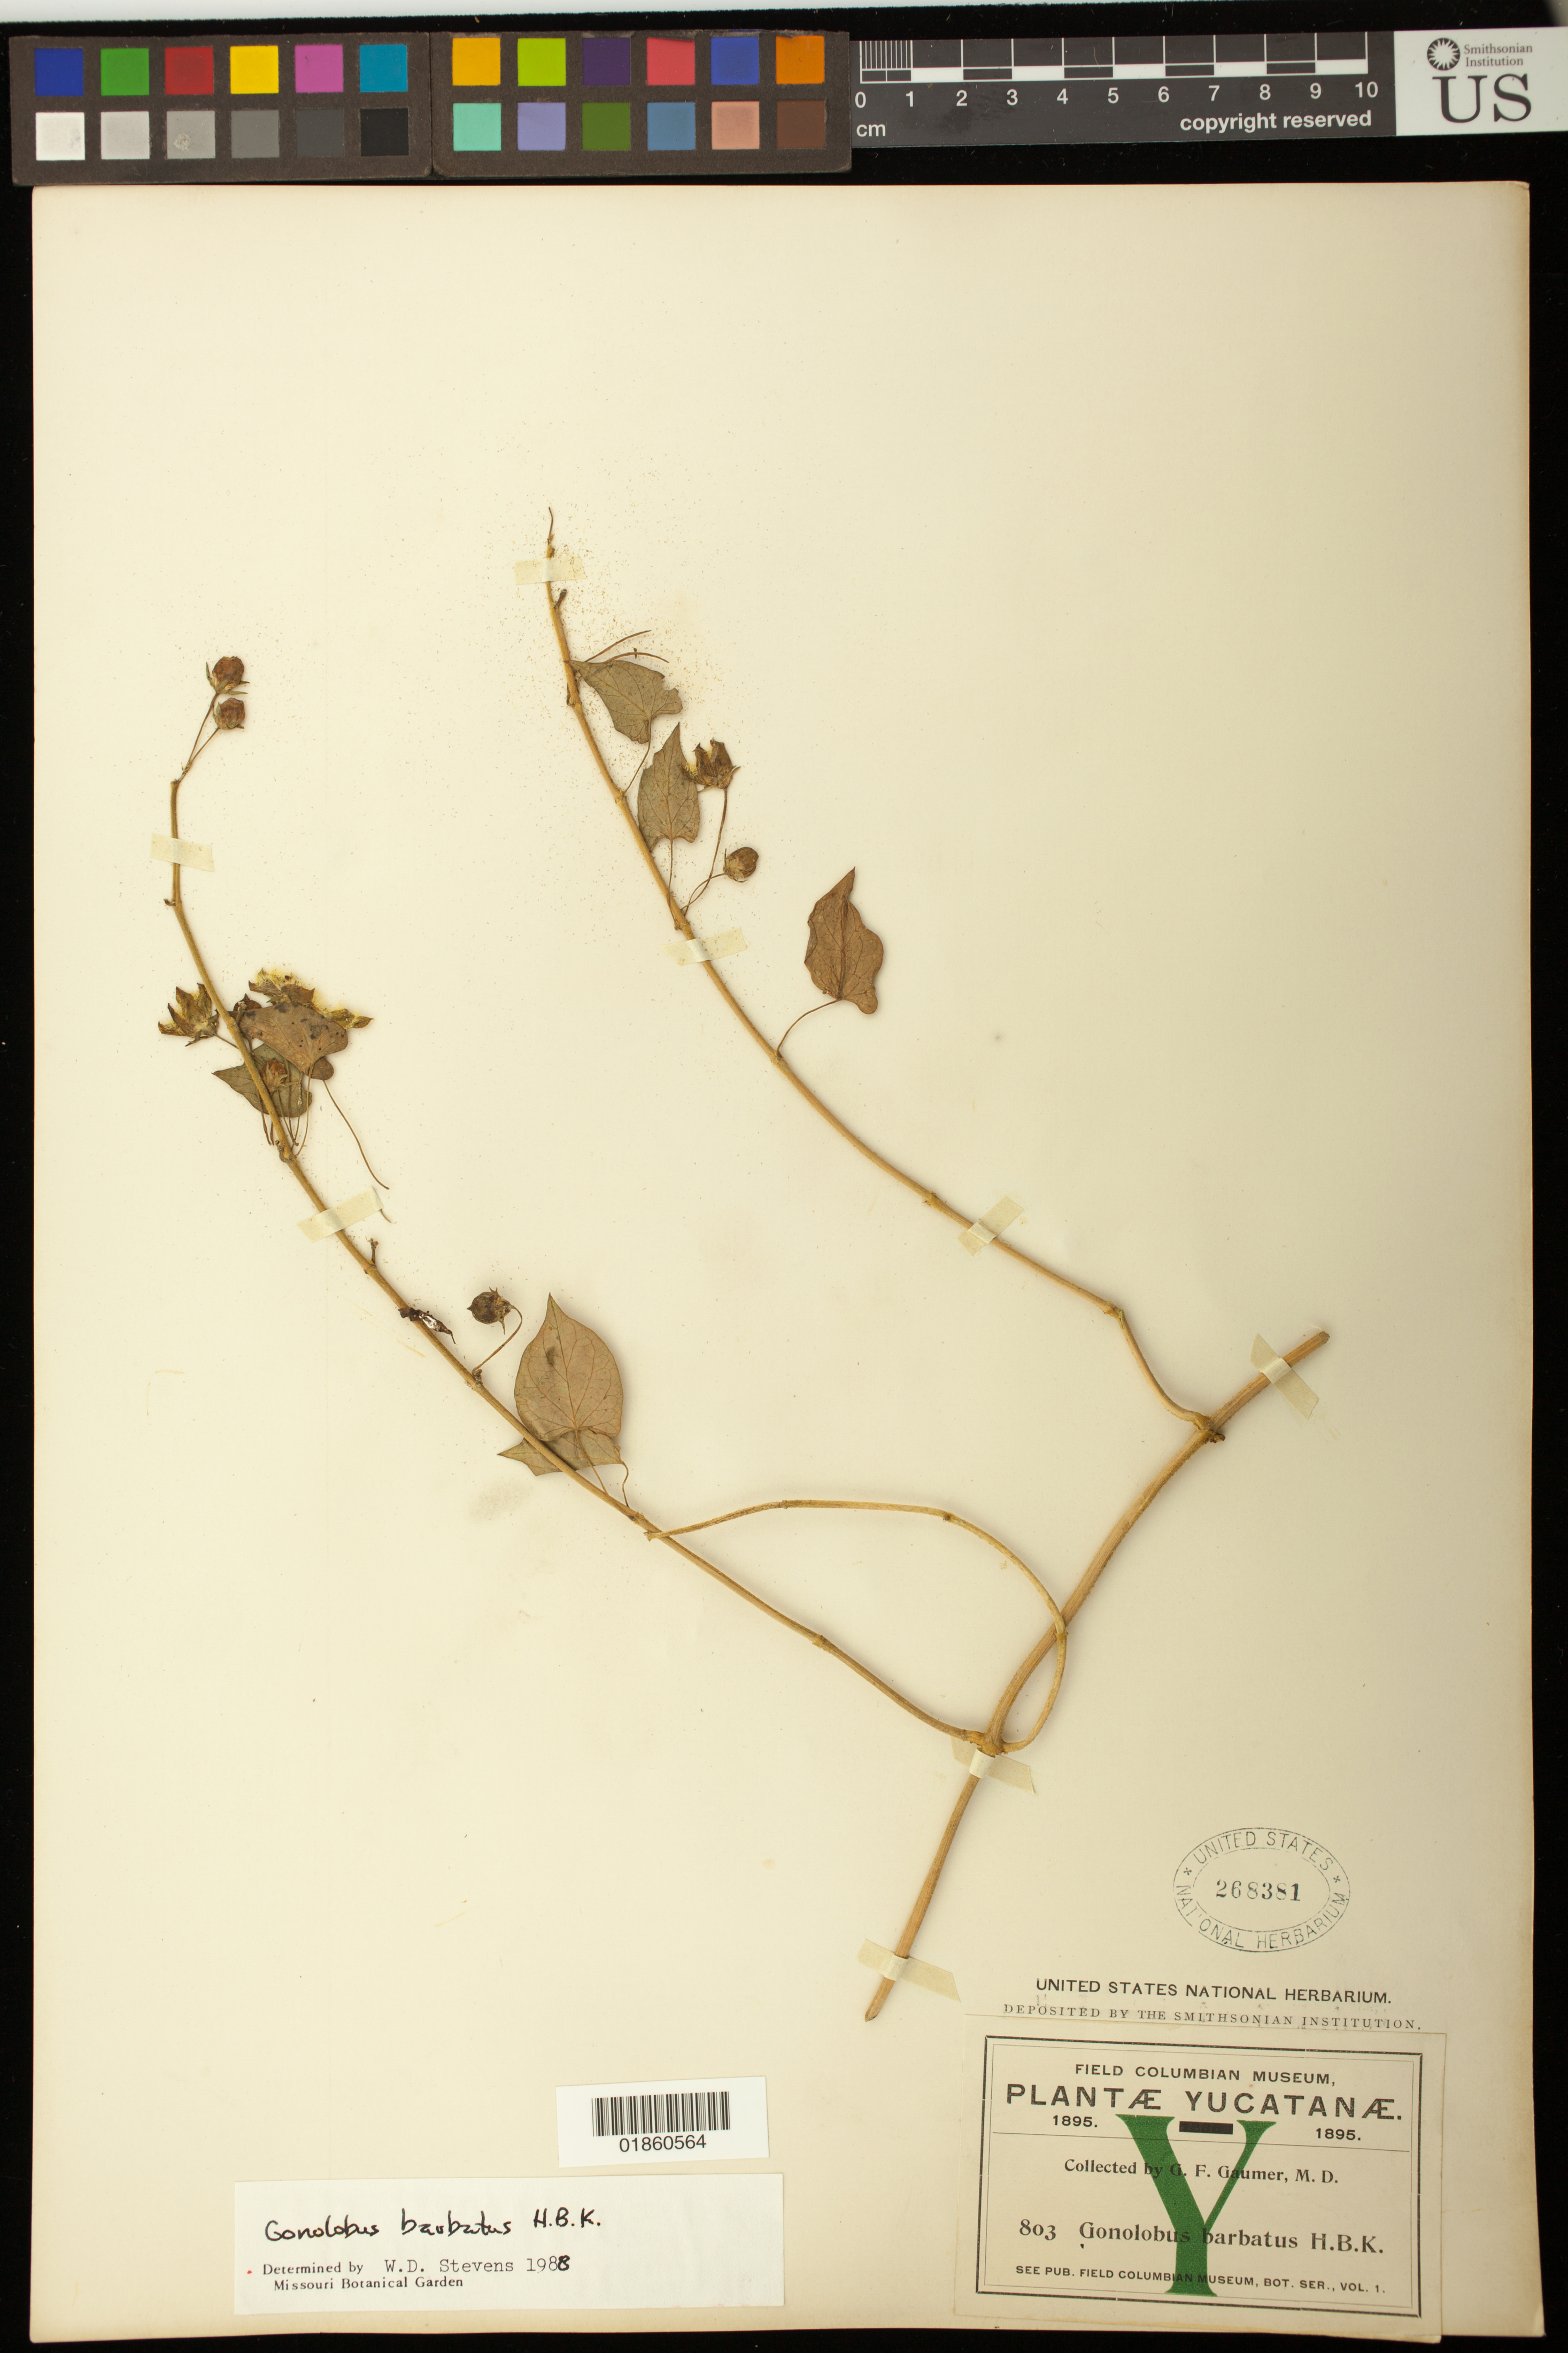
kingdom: Plantae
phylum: Tracheophyta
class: Magnoliopsida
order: Gentianales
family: Apocynaceae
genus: Gonolobus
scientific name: Gonolobus barbatus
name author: Kunth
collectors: G. F. Gaumer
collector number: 803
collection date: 1895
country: Mexico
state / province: Yucatán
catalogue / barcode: US 268381